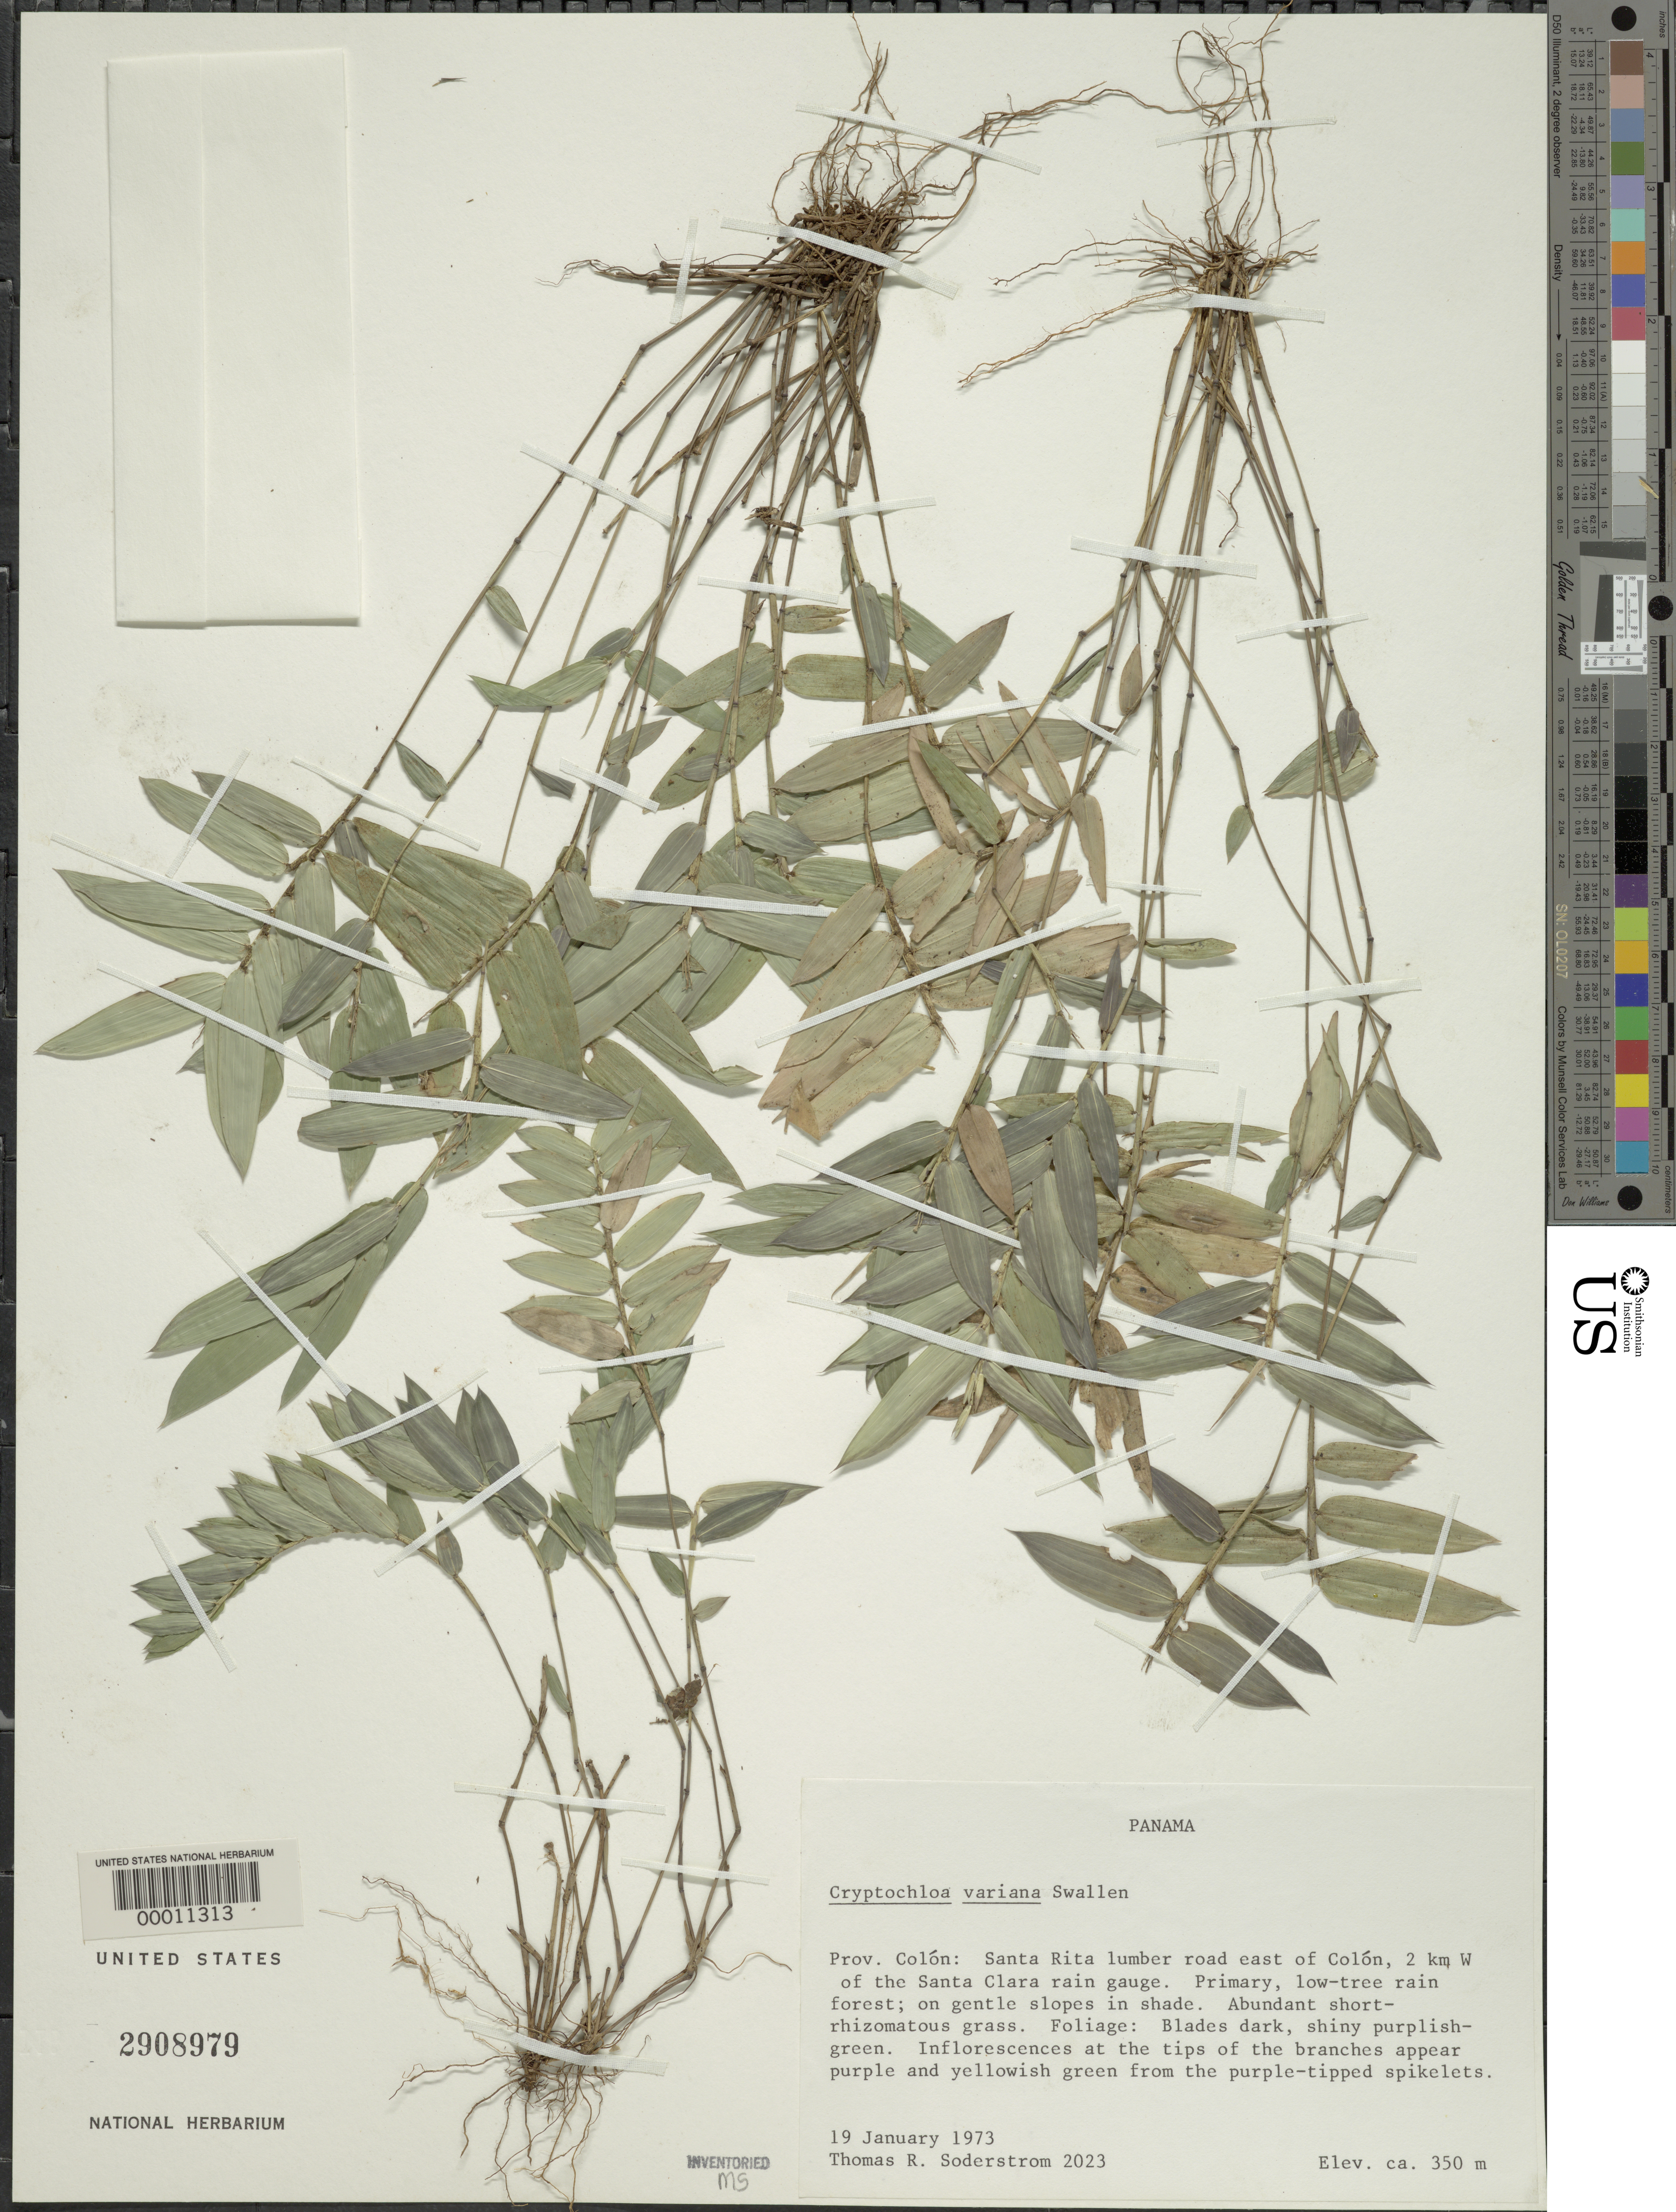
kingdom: Plantae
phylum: Tracheophyta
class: Liliopsida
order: Poales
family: Poaceae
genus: Cryptochloa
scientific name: Cryptochloa variana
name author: Swallen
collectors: T. R. Soderstrom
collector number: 2023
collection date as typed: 19 Jan 1973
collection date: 1973-01-19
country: Panama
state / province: Colón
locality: Santa Rita, Santa Clara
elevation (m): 350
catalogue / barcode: US 2908979